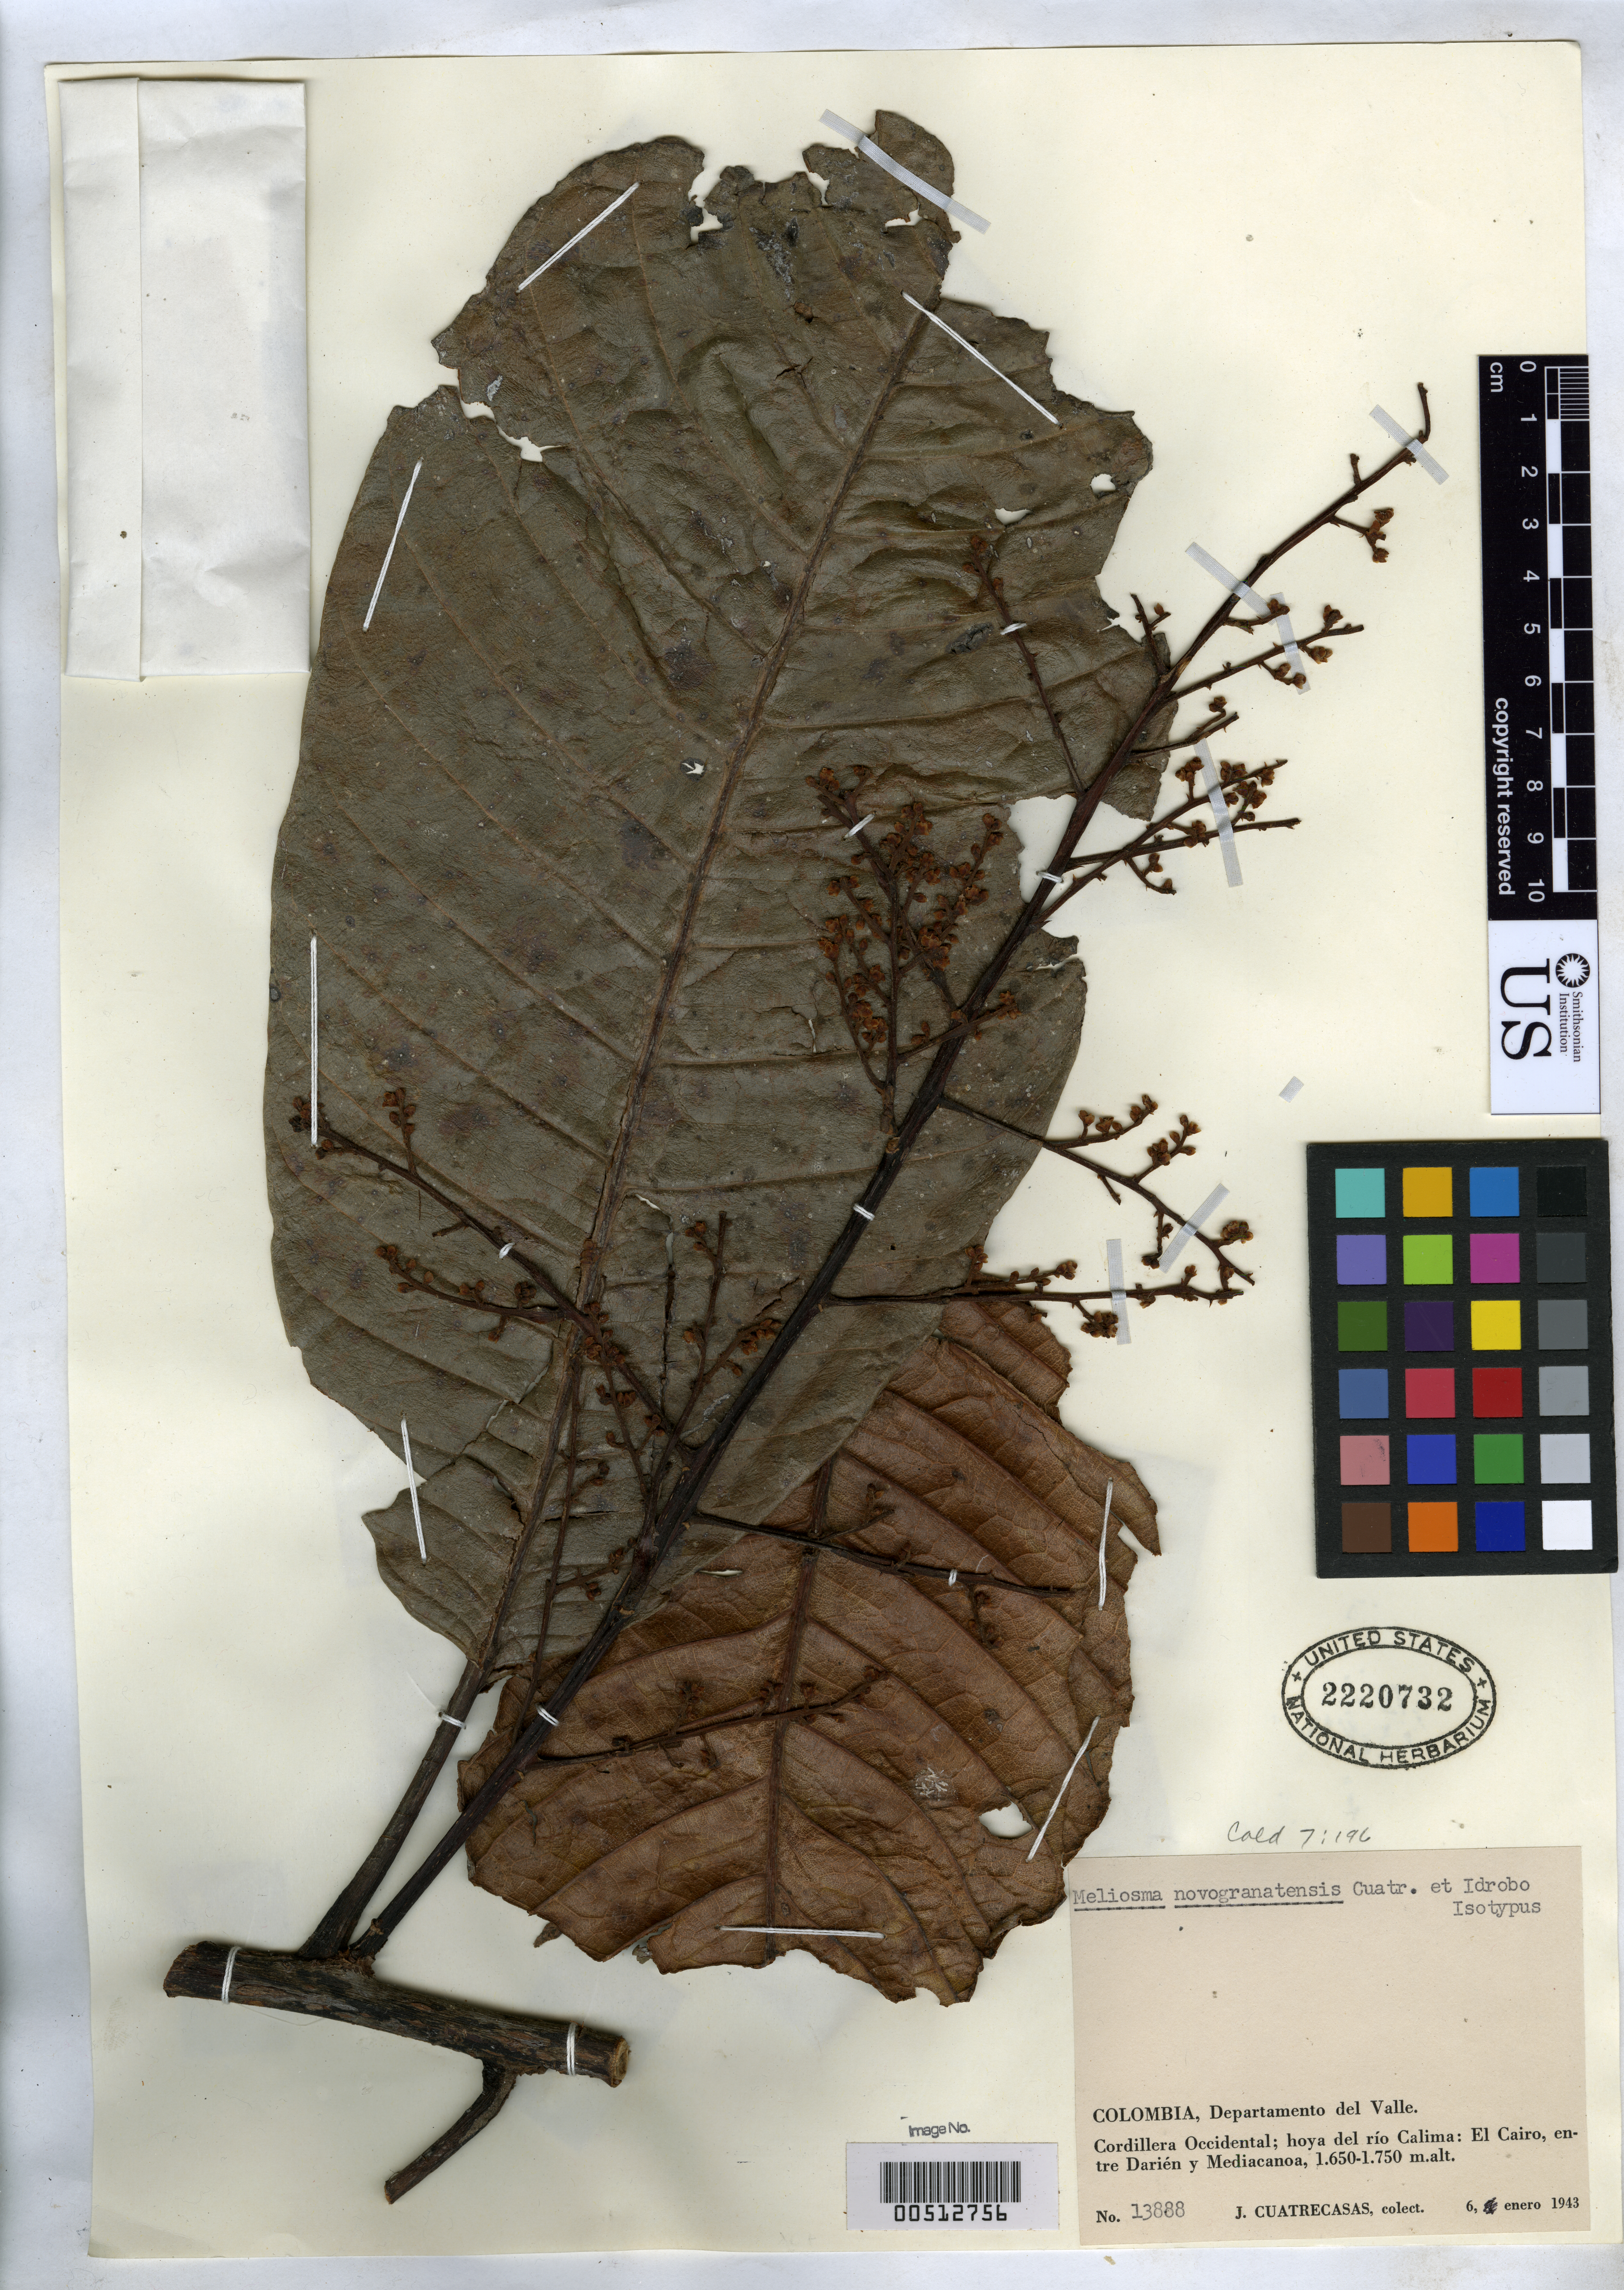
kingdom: Plantae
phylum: Tracheophyta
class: Magnoliopsida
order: Proteales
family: Sabiaceae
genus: Meliosma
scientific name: Meliosma novogranatensis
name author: Cuatrec. & Idrobo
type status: Isotype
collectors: J. Cuatrecasas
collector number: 13888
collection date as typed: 06 Jan 1943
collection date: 1943-01-06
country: Colombia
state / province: Valle del Cauca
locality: Cordillera Occidental, Hoya del Rio Calima, El Cairo, between Darien and MediaCañoa.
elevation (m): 1650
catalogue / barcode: US 2220732